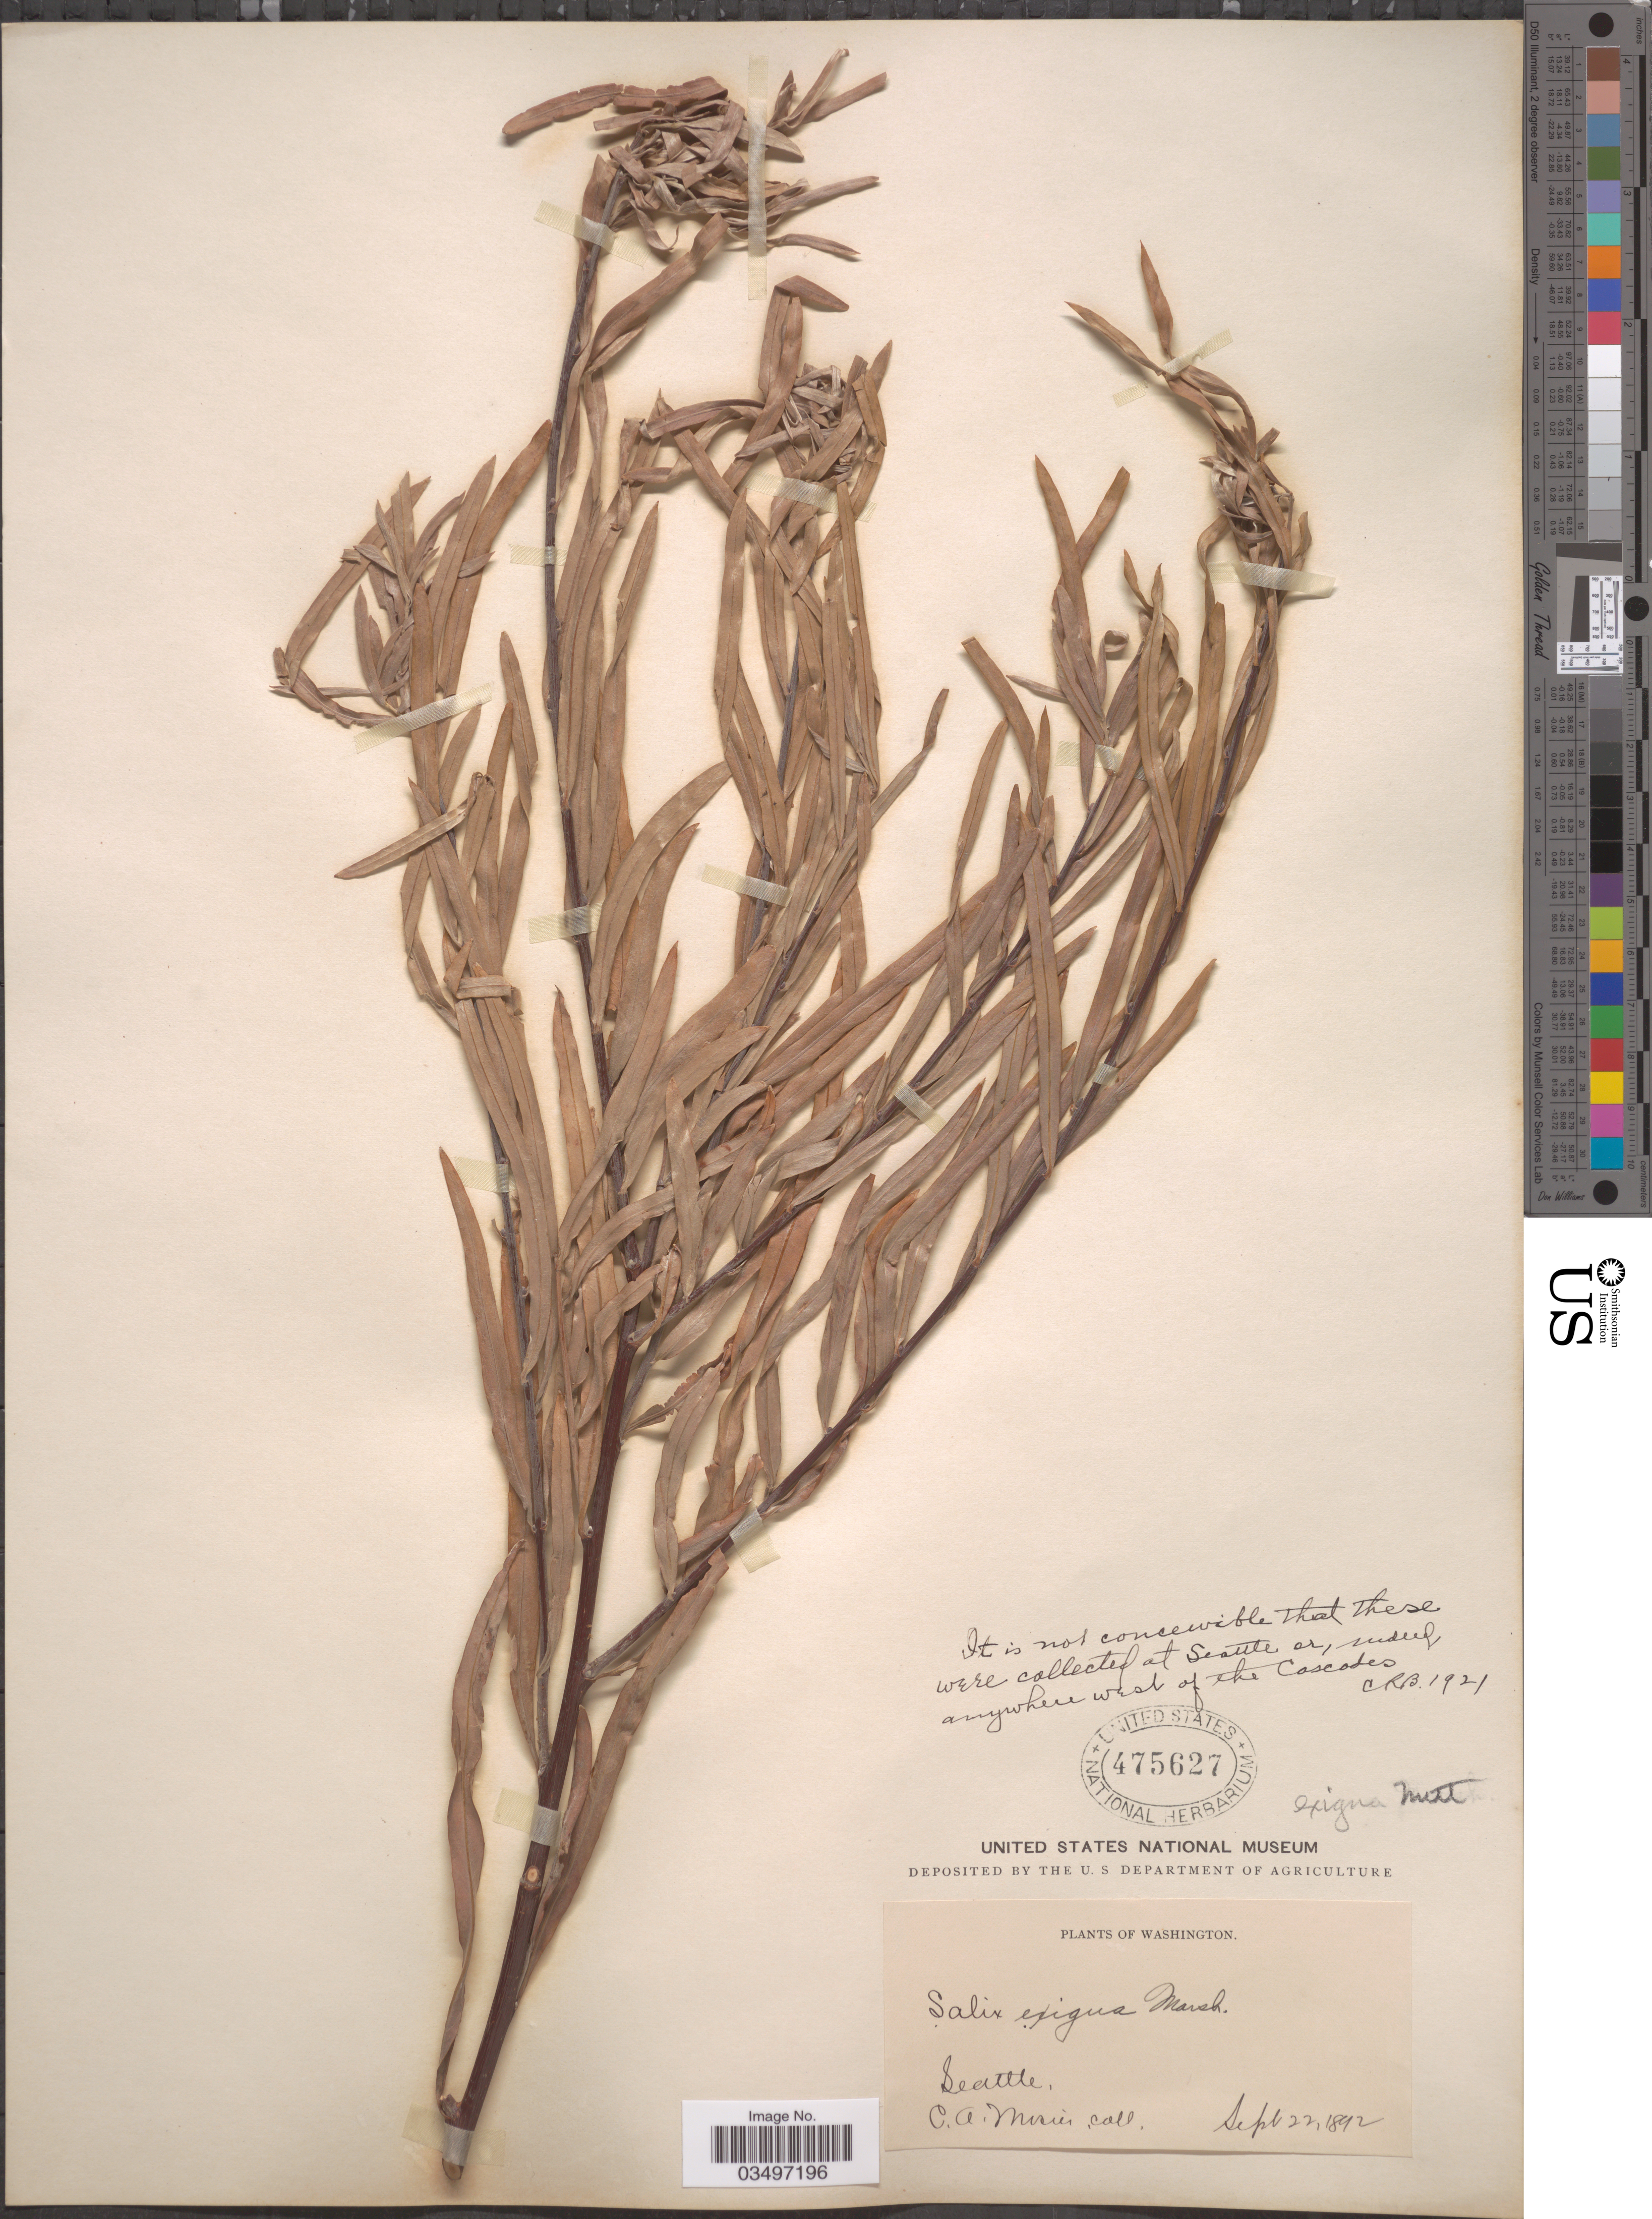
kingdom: Plantae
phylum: Tracheophyta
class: Magnoliopsida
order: Malpighiales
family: Salicaceae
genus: Salix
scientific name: Salix exigua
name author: Nutt.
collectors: C. A. Mosier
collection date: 1892-09-22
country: United States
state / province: Washington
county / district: King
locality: Seattle.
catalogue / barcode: US 475627